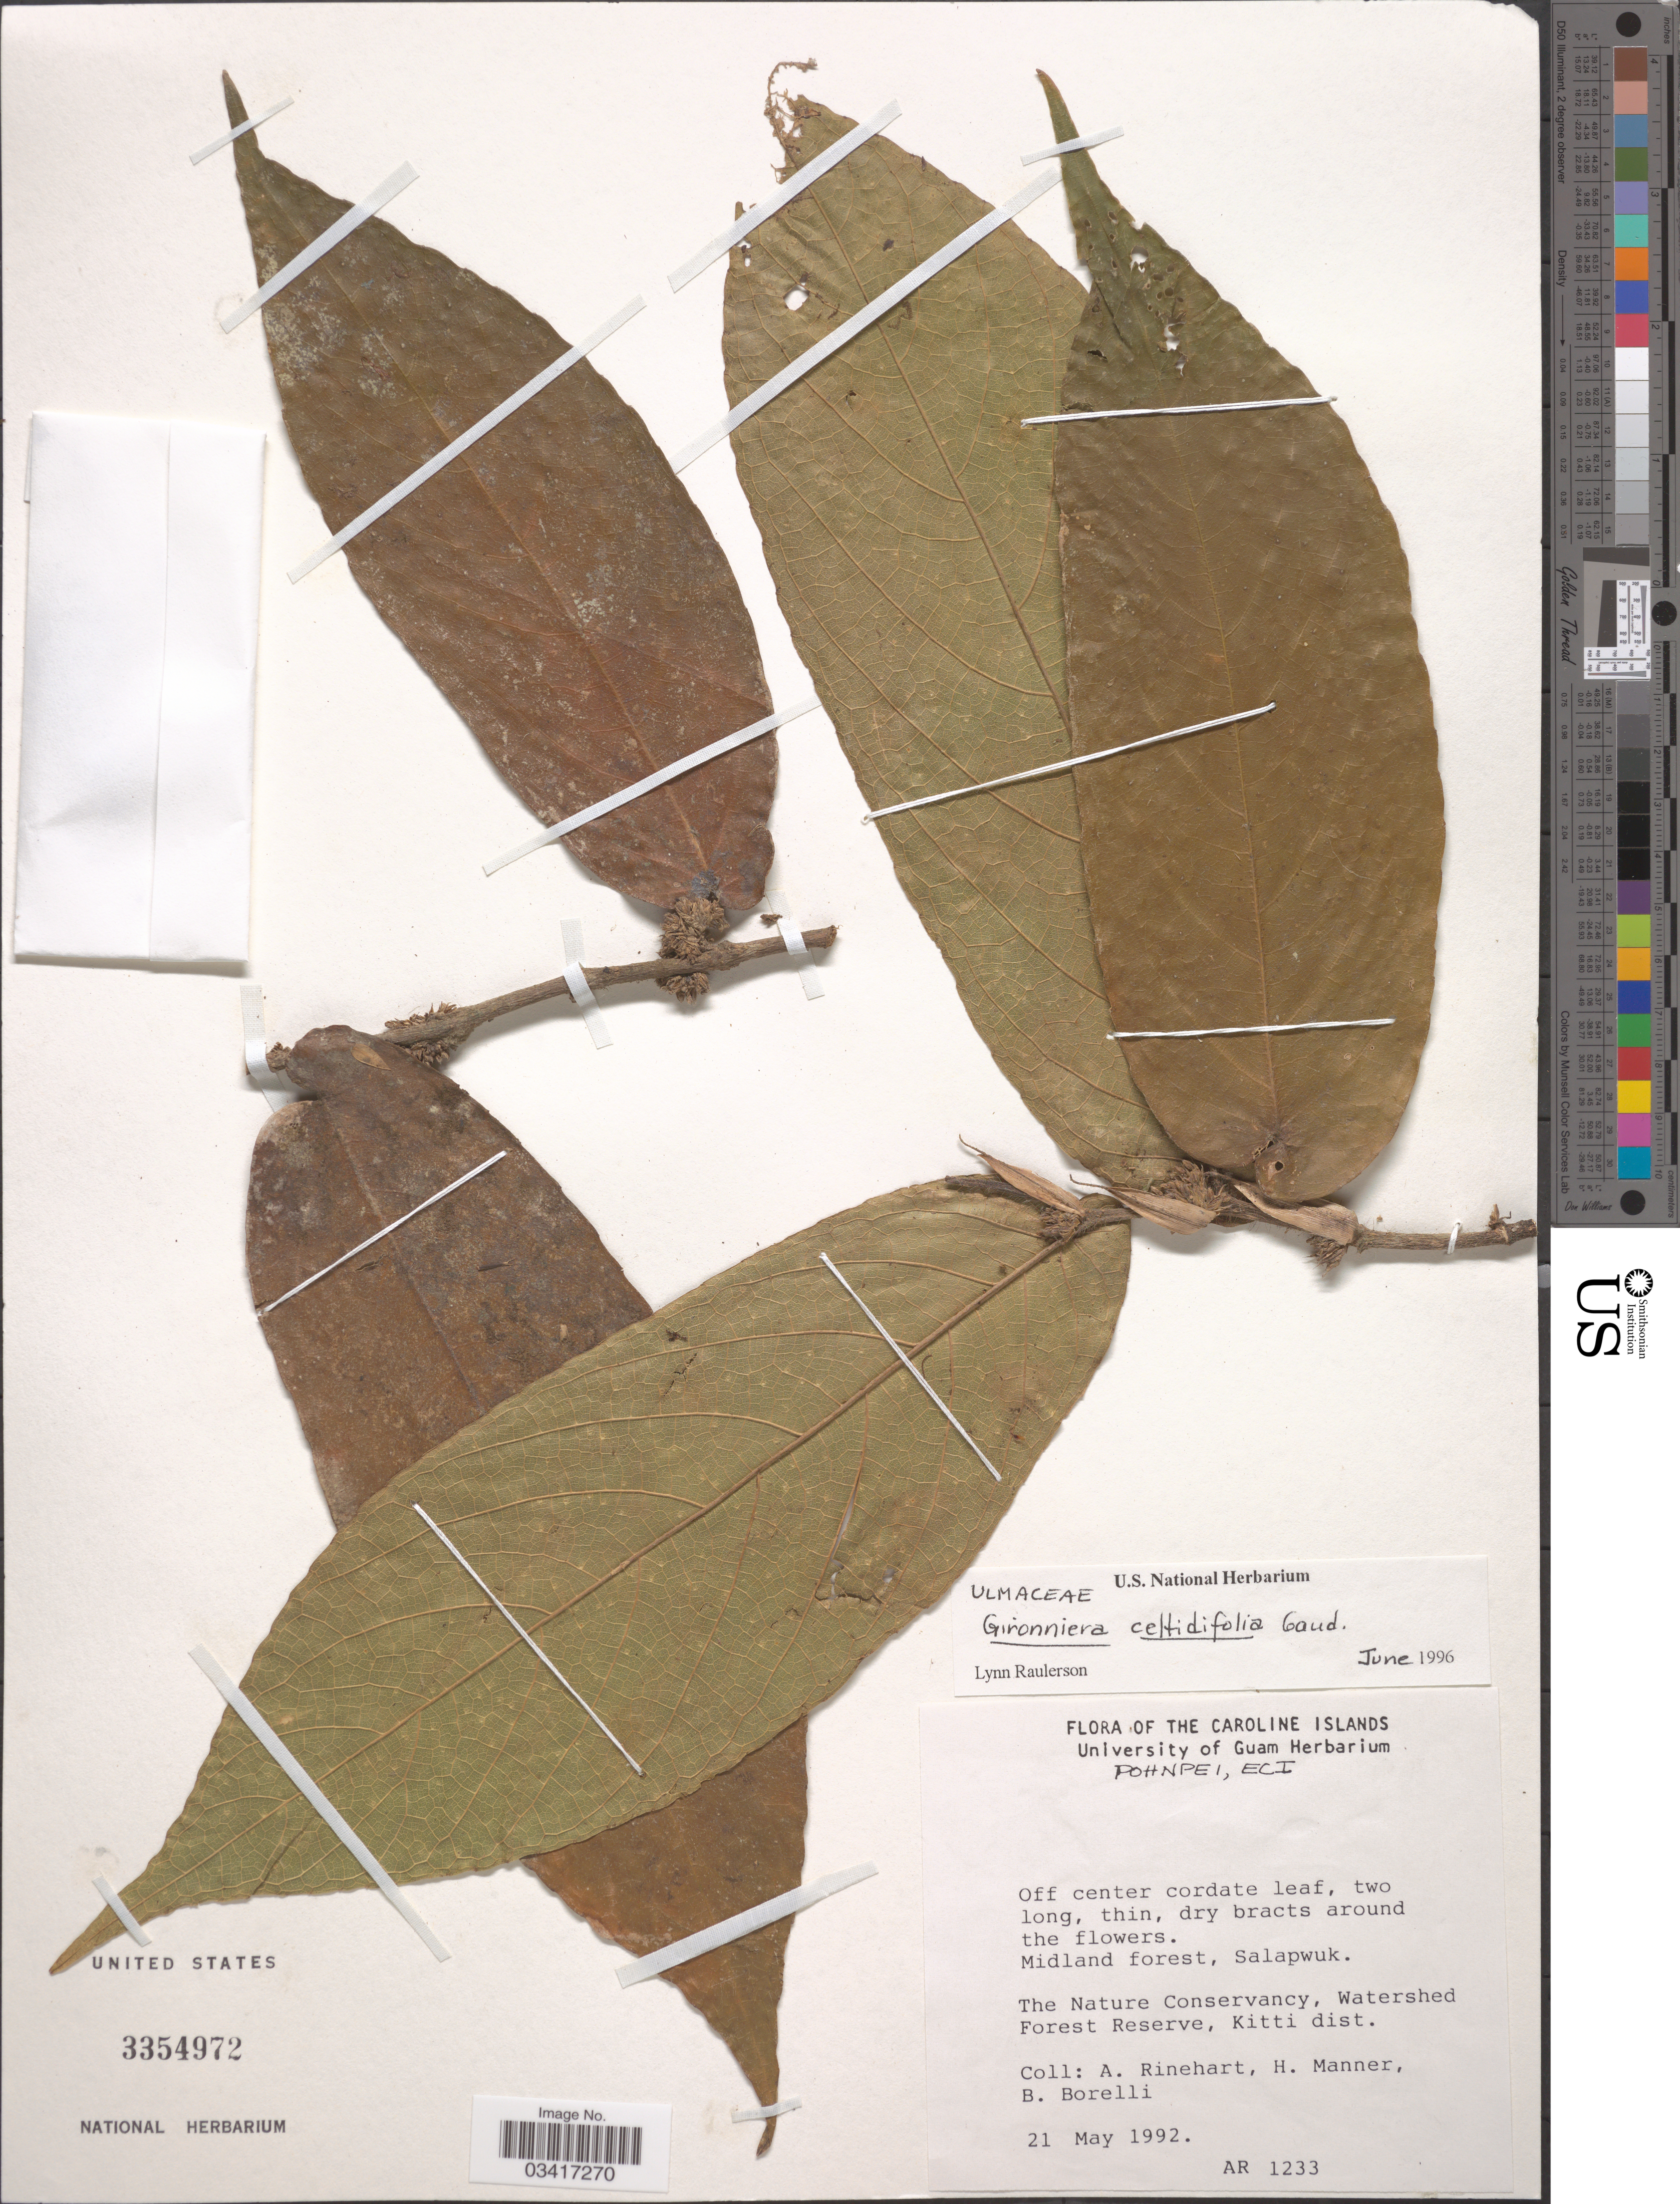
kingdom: Plantae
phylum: Tracheophyta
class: Magnoliopsida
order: Rosales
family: Cannabaceae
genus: Gironniera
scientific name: Gironniera celtidifolia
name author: Gaudich.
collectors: A. Rinehart, H. Manner & B. Borelli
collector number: AR1233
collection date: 1992-05-21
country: Micronesia, Federated States of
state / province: Pohnpei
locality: The Caroline Islands, Pohnpei, ECI. Midland forest, Salapwuk. The Nature Conservancy, Watershed Forest Reserve, Kitti dist.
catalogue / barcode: US 3354972